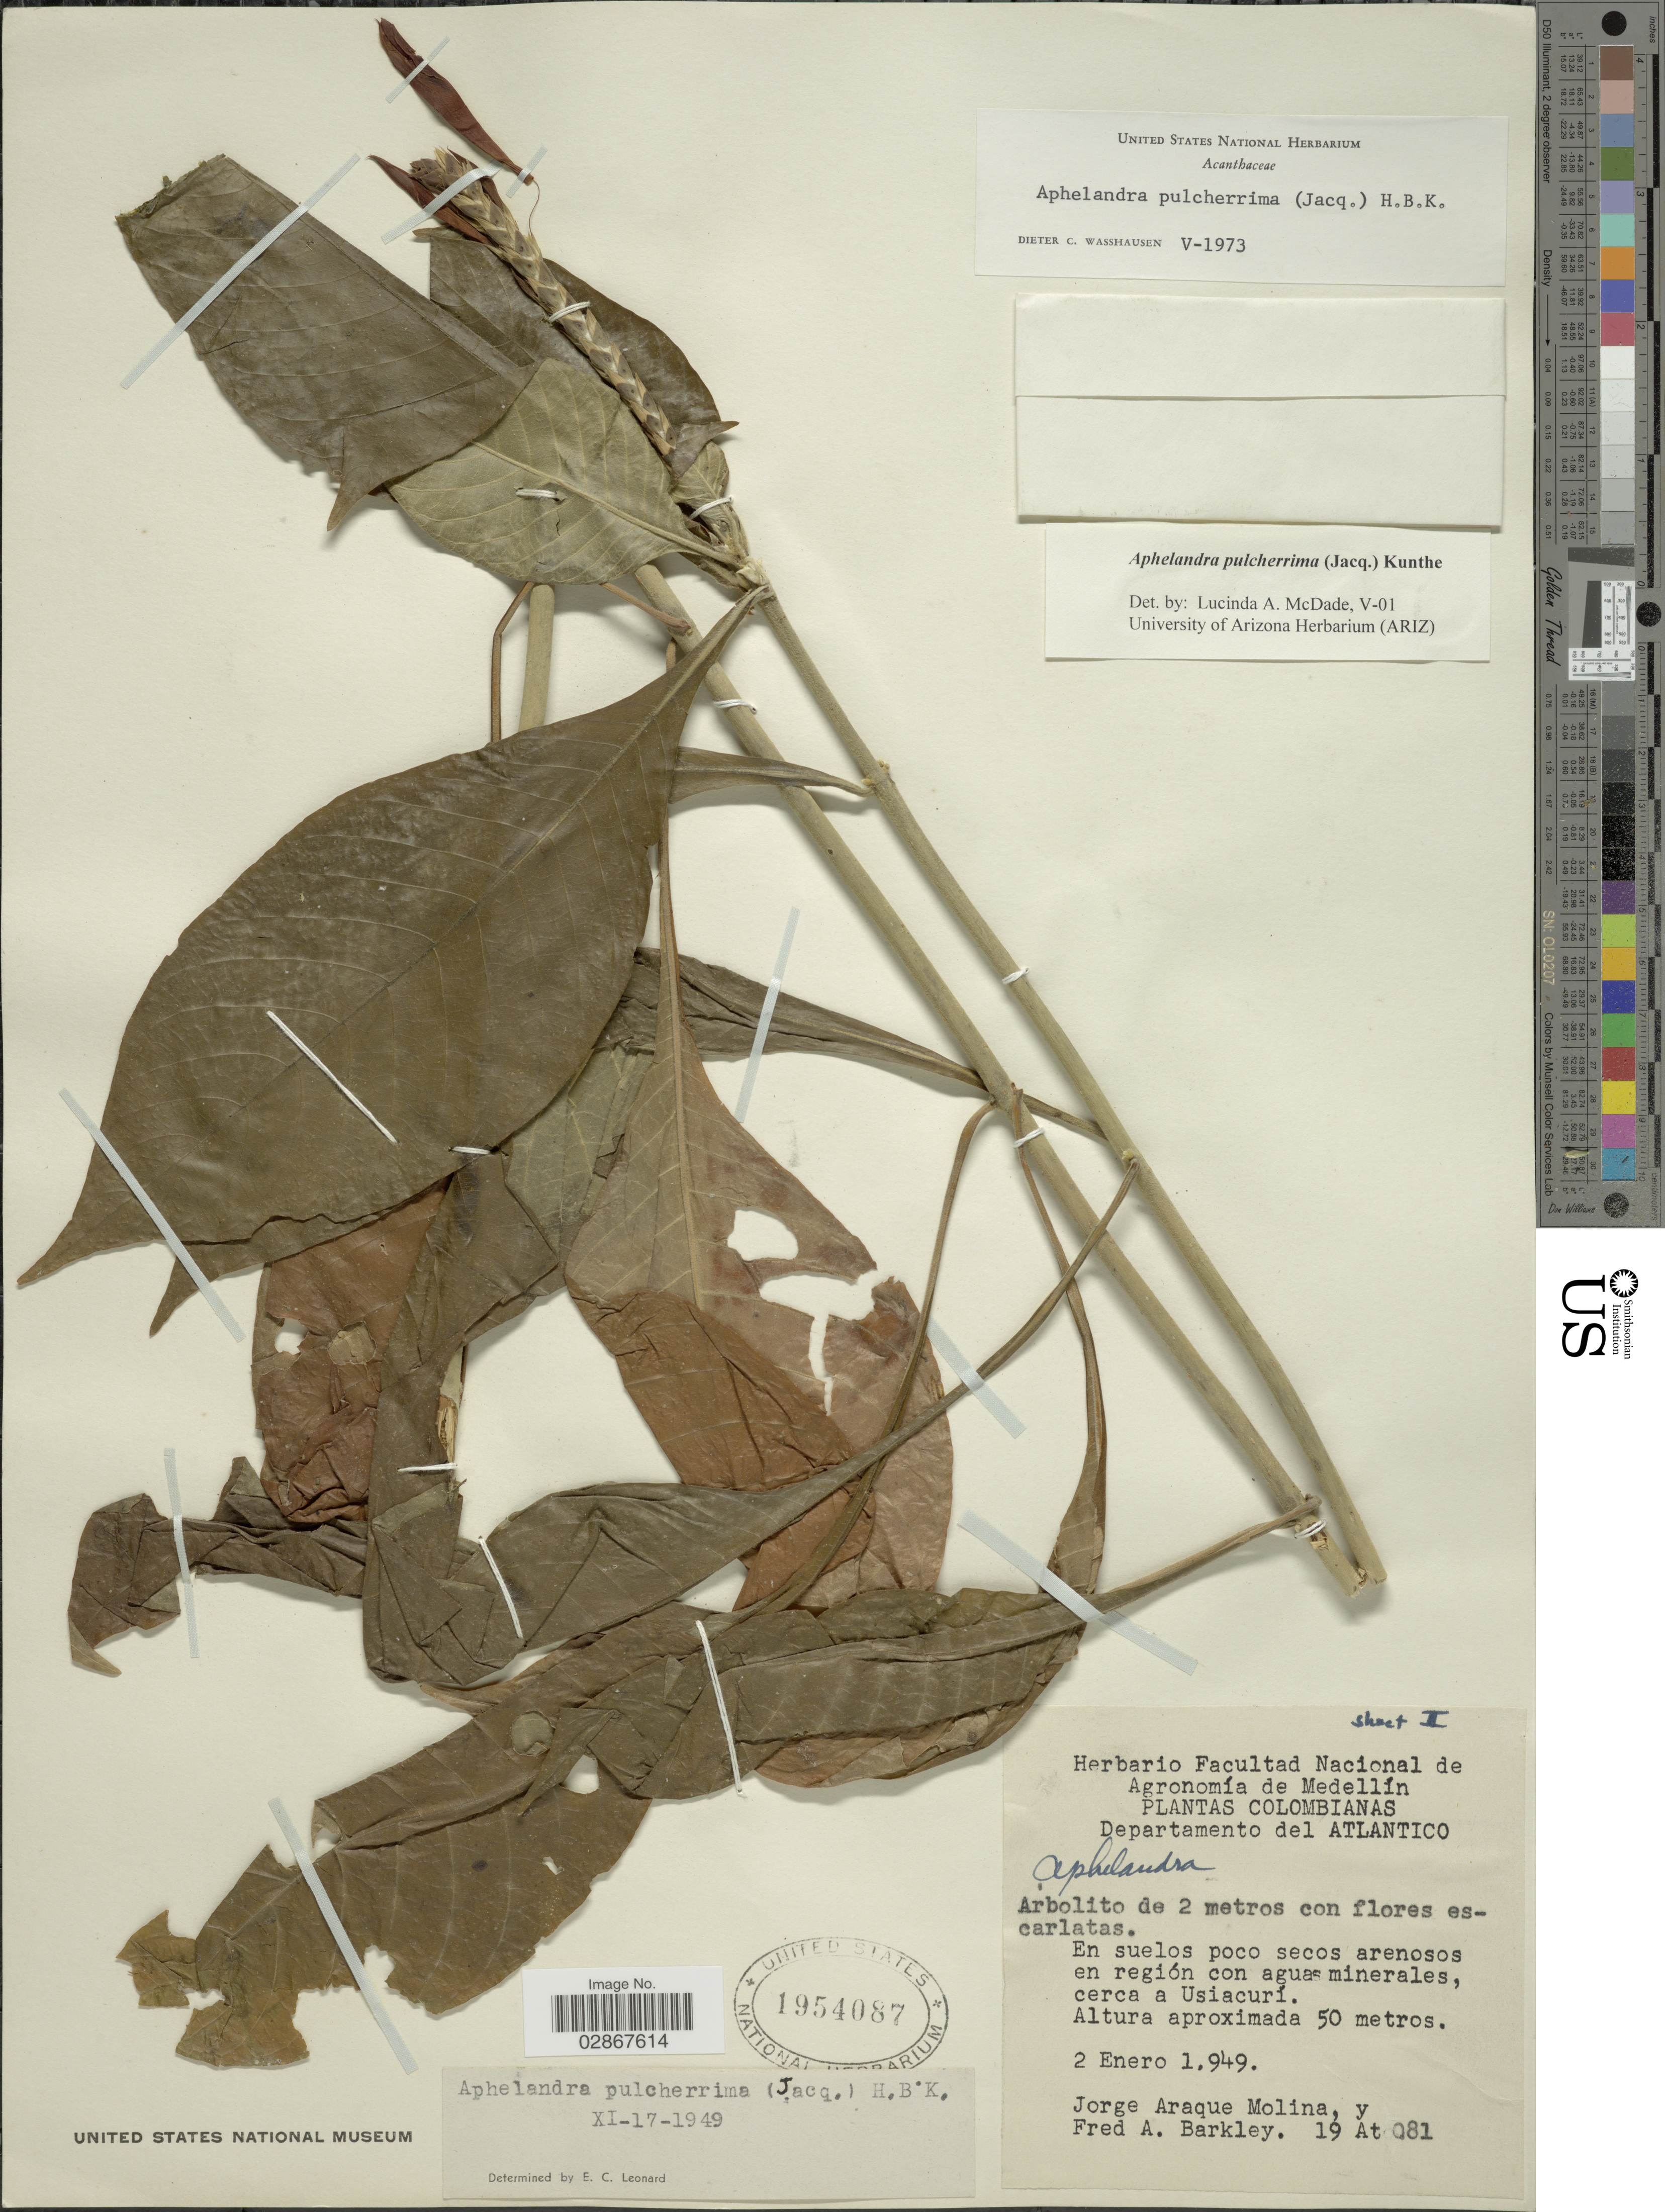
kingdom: Plantae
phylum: Tracheophyta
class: Magnoliopsida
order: Lamiales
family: Acanthaceae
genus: Aphelandra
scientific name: Aphelandra pulcherrima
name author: (Jacq.) Kunth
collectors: J. A. Molina & F. A. Barkley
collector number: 19At081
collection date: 1949-01-02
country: Colombia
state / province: Atlántico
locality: Departamento del Atlantico. Cerca a Usiacurí.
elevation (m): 50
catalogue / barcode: US 1954087